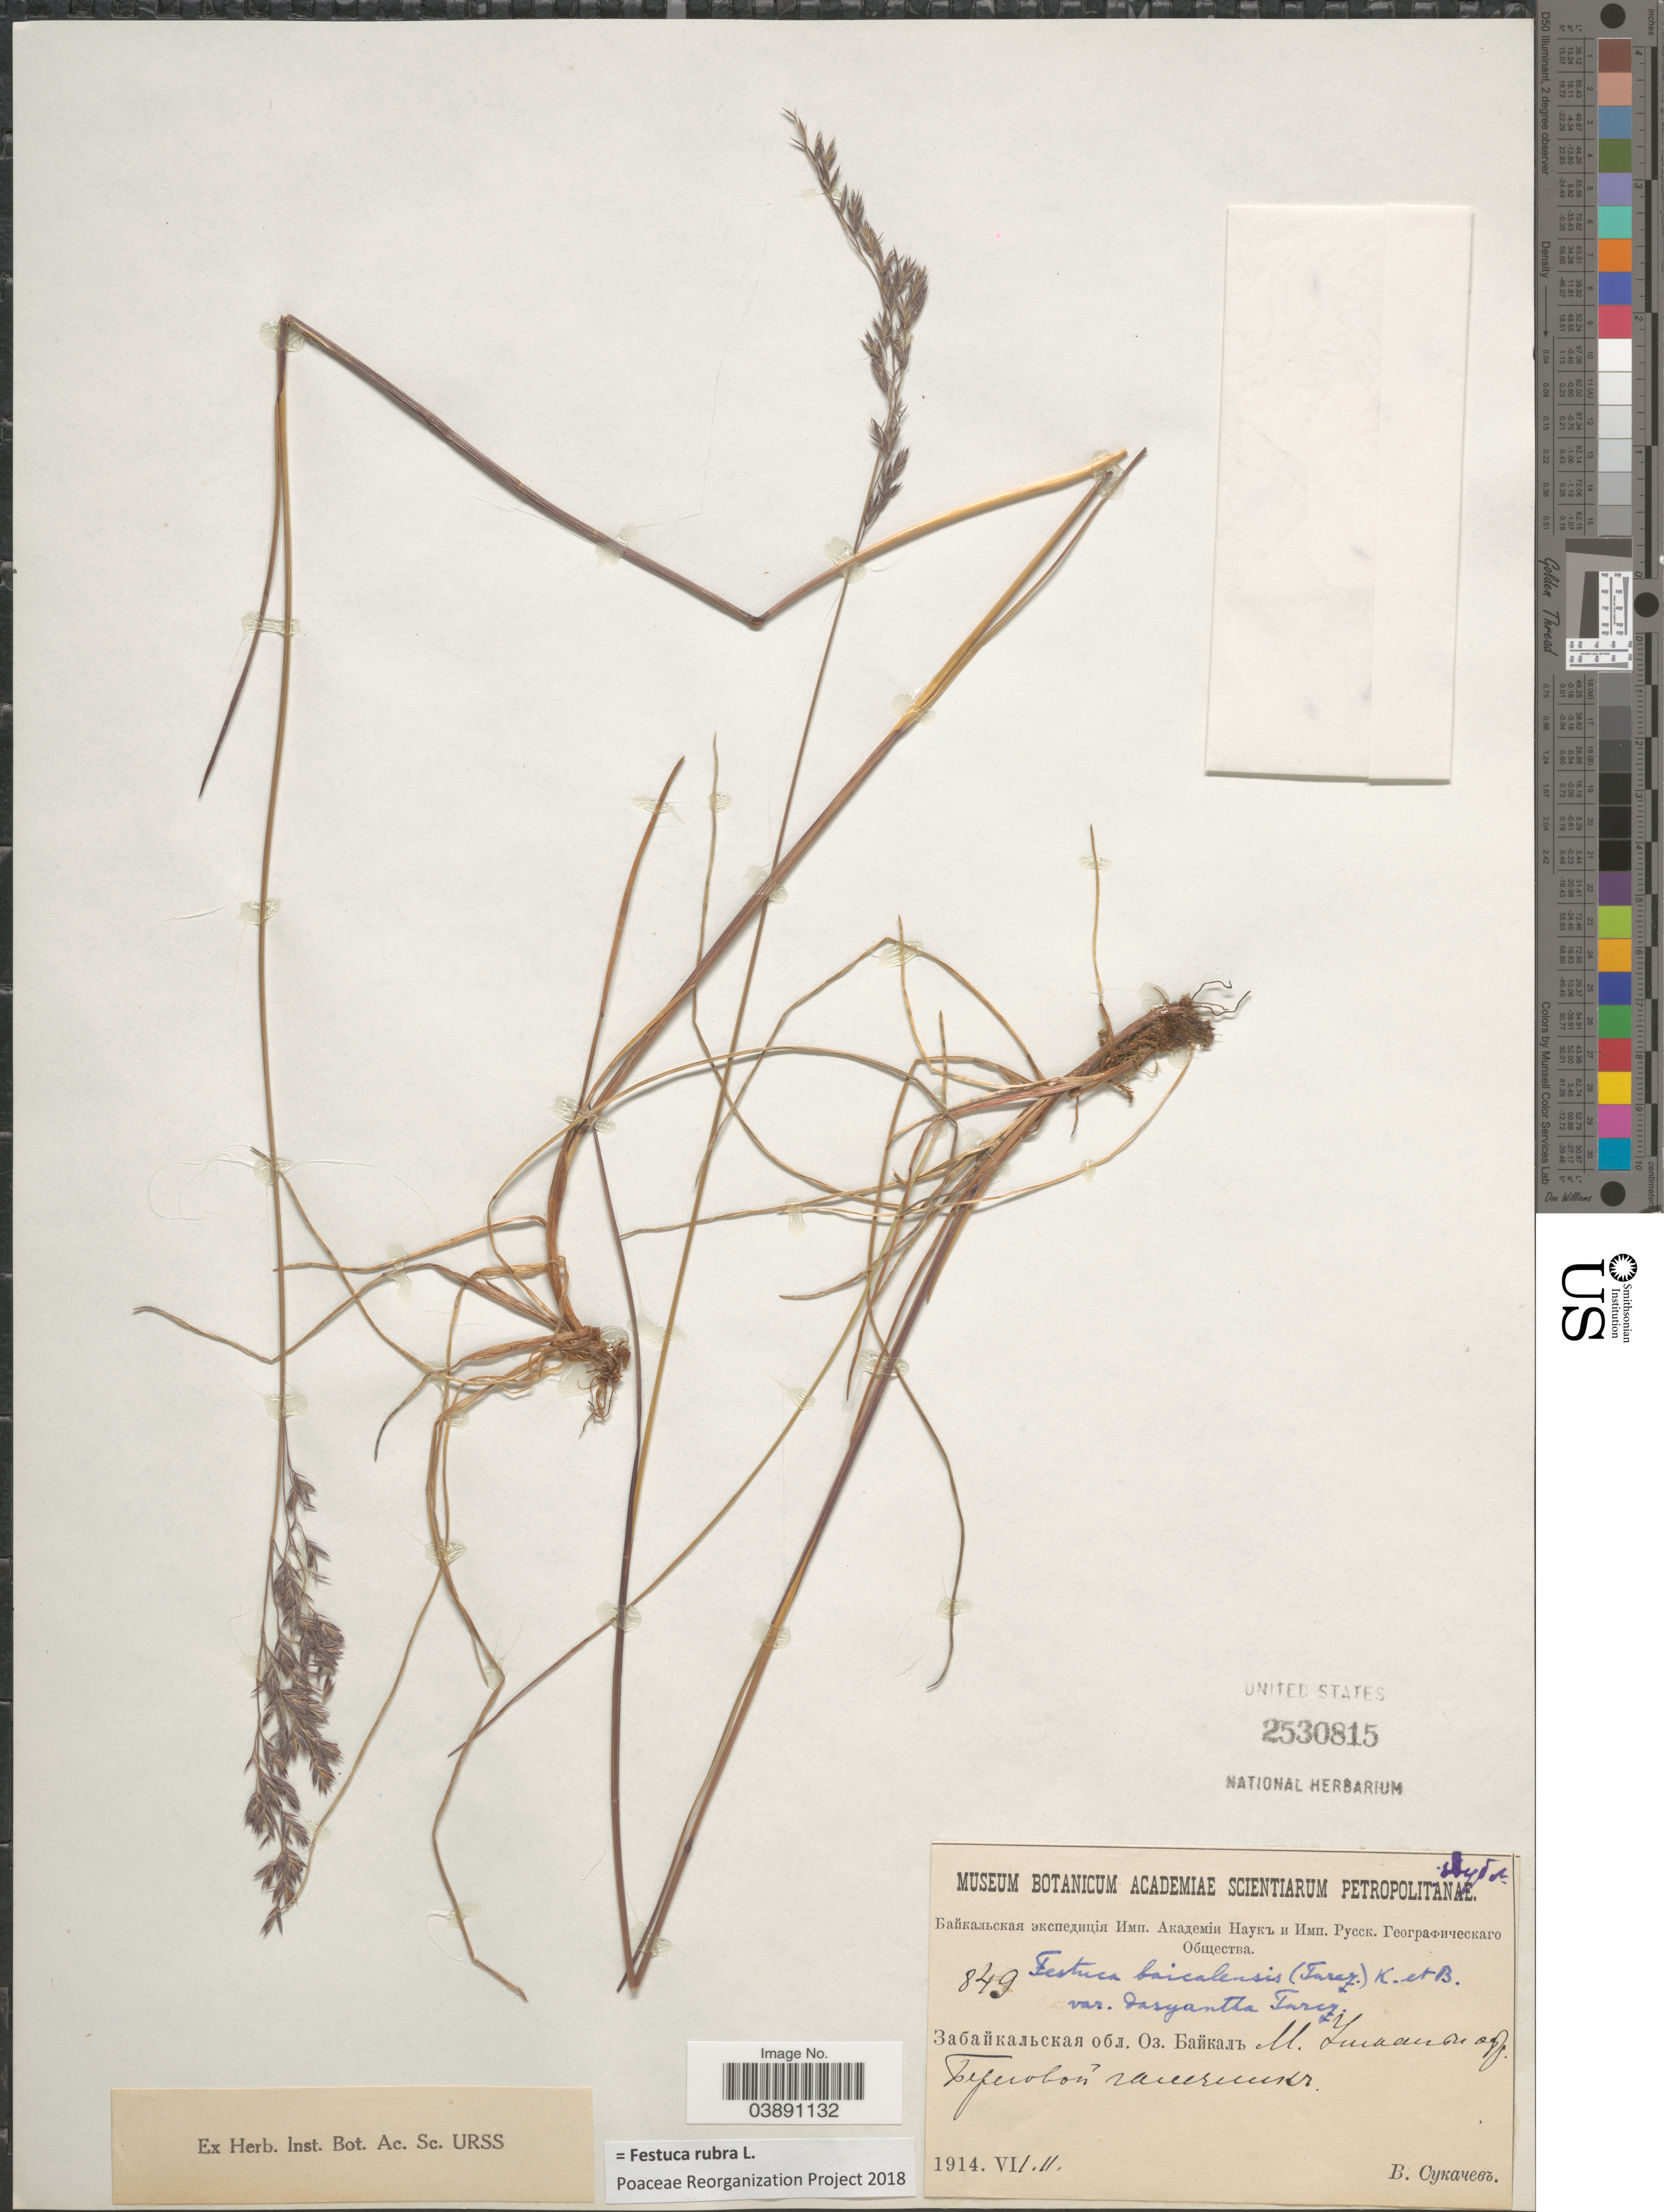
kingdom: Plantae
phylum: Tracheophyta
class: Liliopsida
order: Poales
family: Poaceae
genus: Festuca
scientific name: Festuca rubra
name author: L.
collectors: V. Sukachev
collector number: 849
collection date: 1914-07-11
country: Russian Federation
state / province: Buryatia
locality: Lake Baykal, Malyye Ushkani Islands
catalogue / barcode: US 2530815